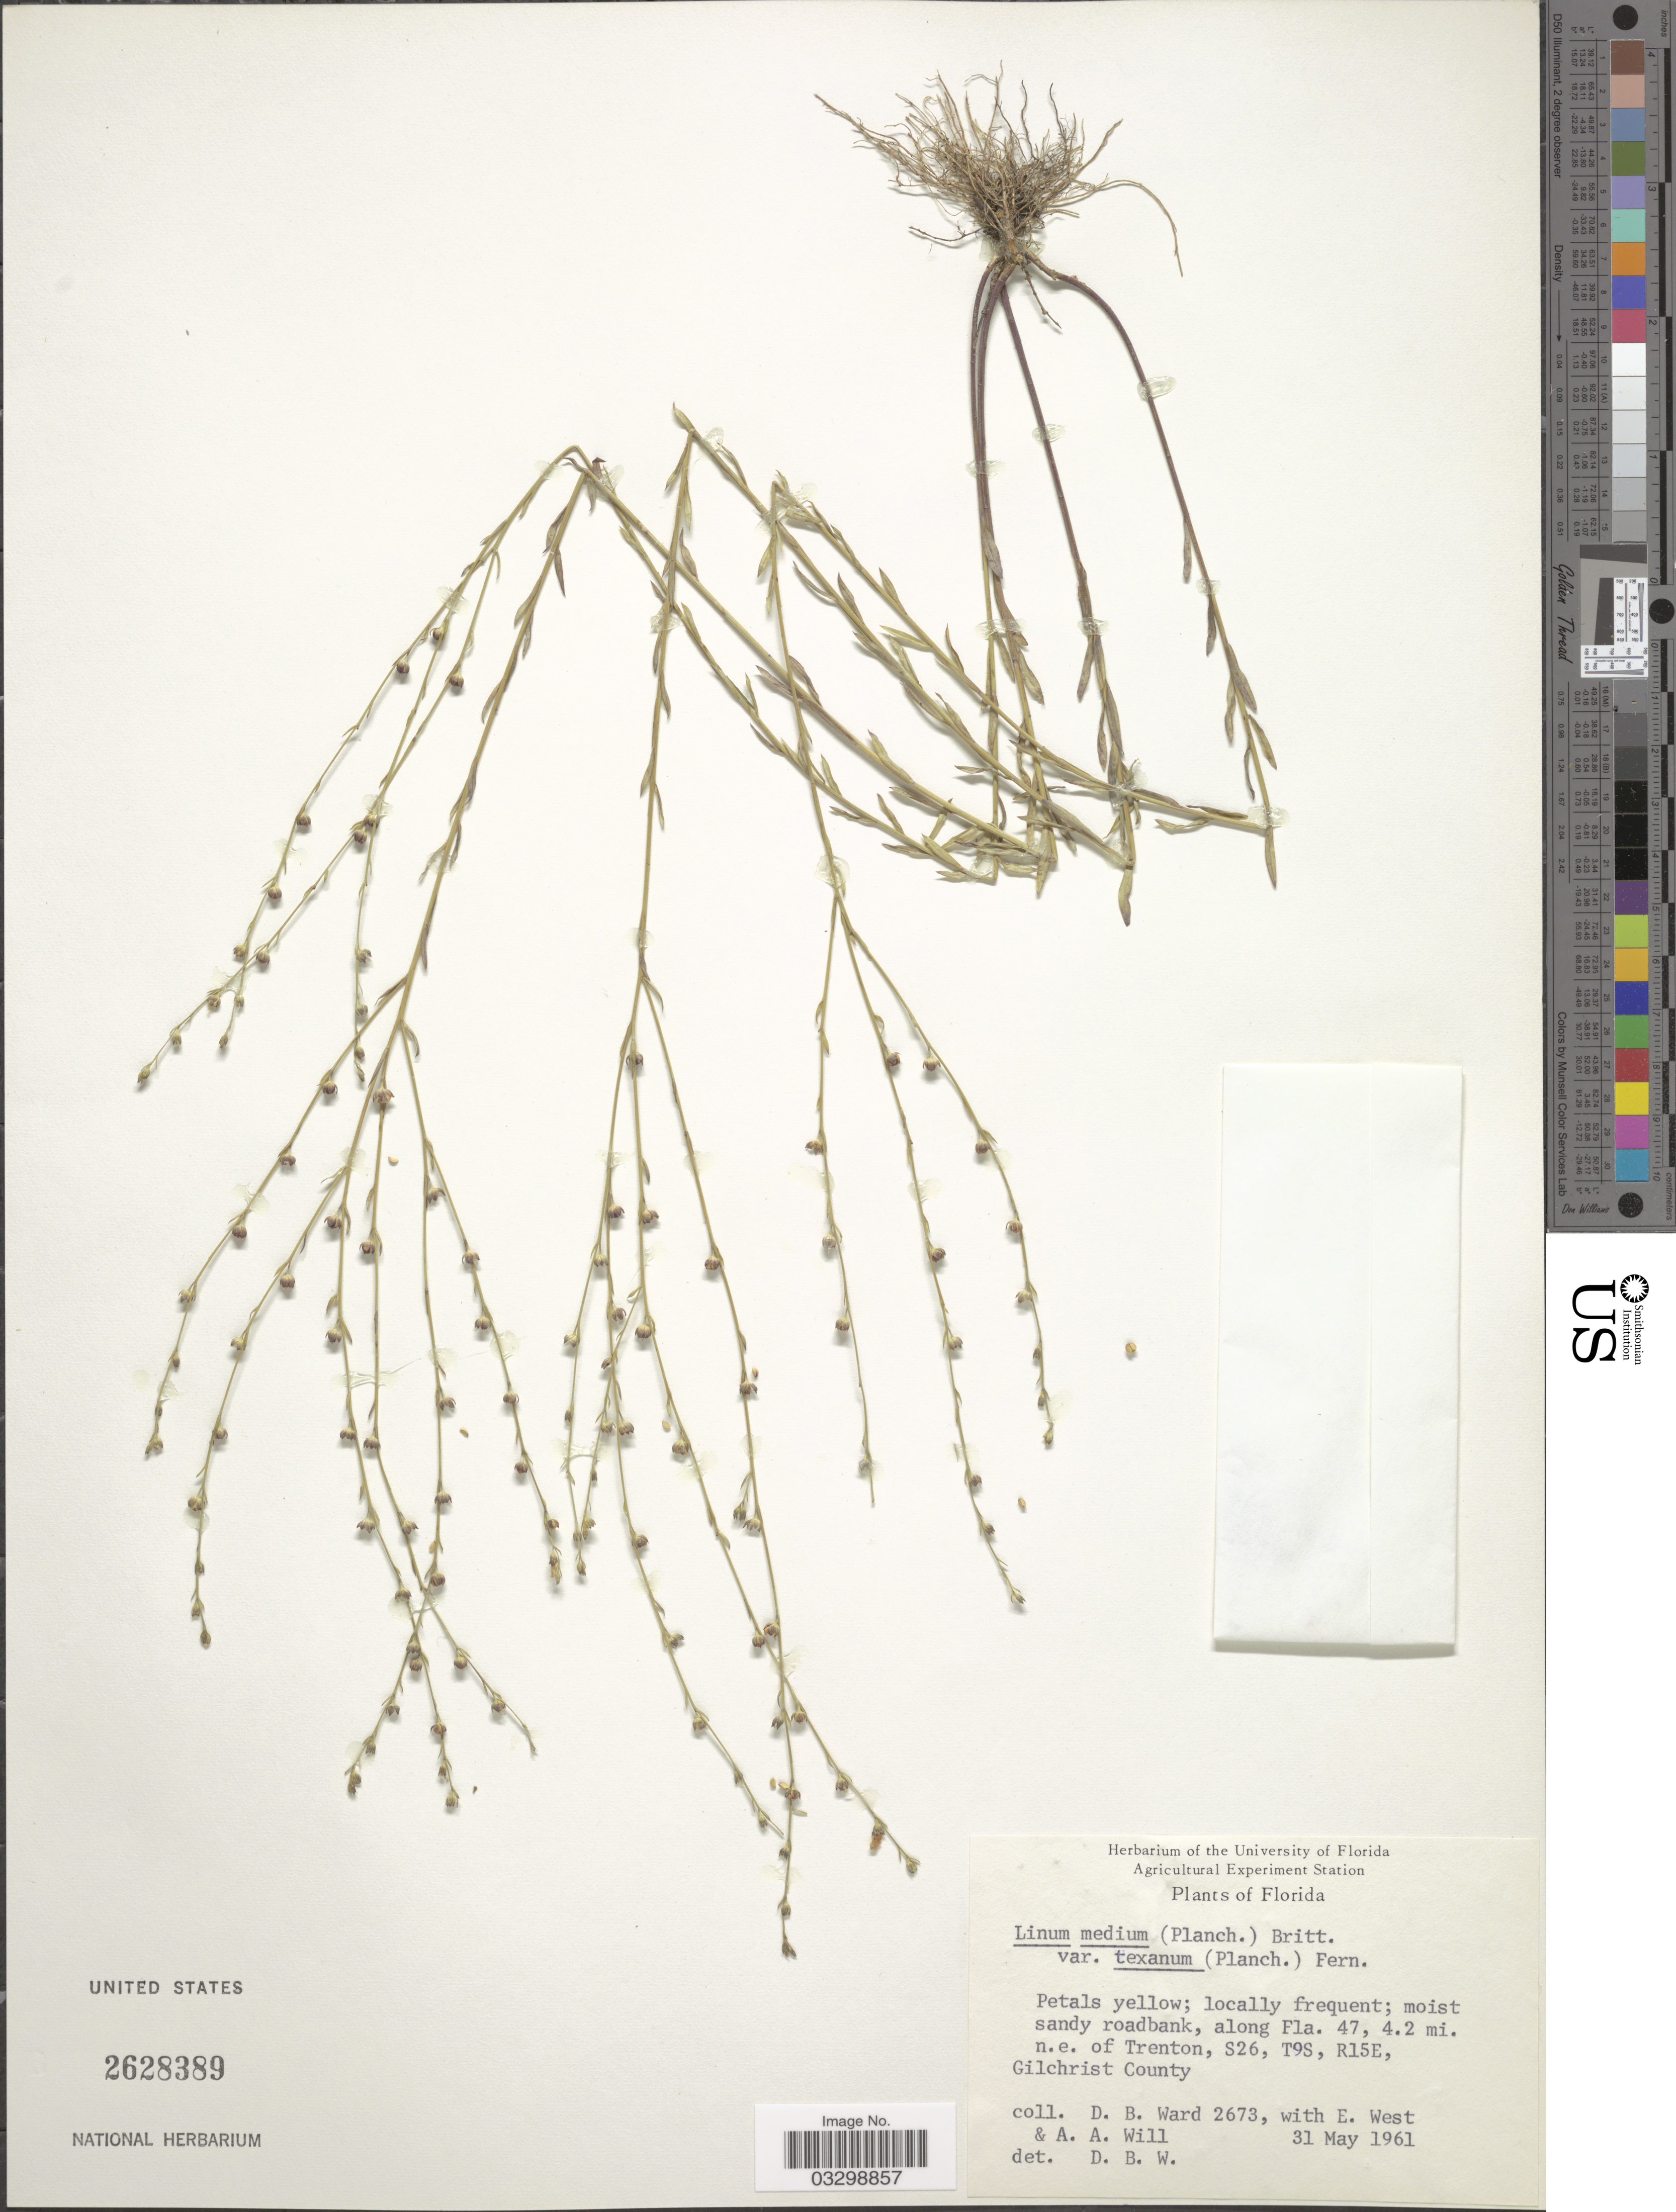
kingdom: Plantae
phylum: Tracheophyta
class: Magnoliopsida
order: Malpighiales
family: Linaceae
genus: Linum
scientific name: Linum medium var. texanum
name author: (Planch.) Fernald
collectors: D. B. Ward, E. West & A. Will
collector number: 2673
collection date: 1961-05-31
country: United States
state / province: Florida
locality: Along Fla. 47, 4.2 mi. n.e. of Trenton, S26, T9S, R15E, Gilchrist County.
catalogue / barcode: US 2628389